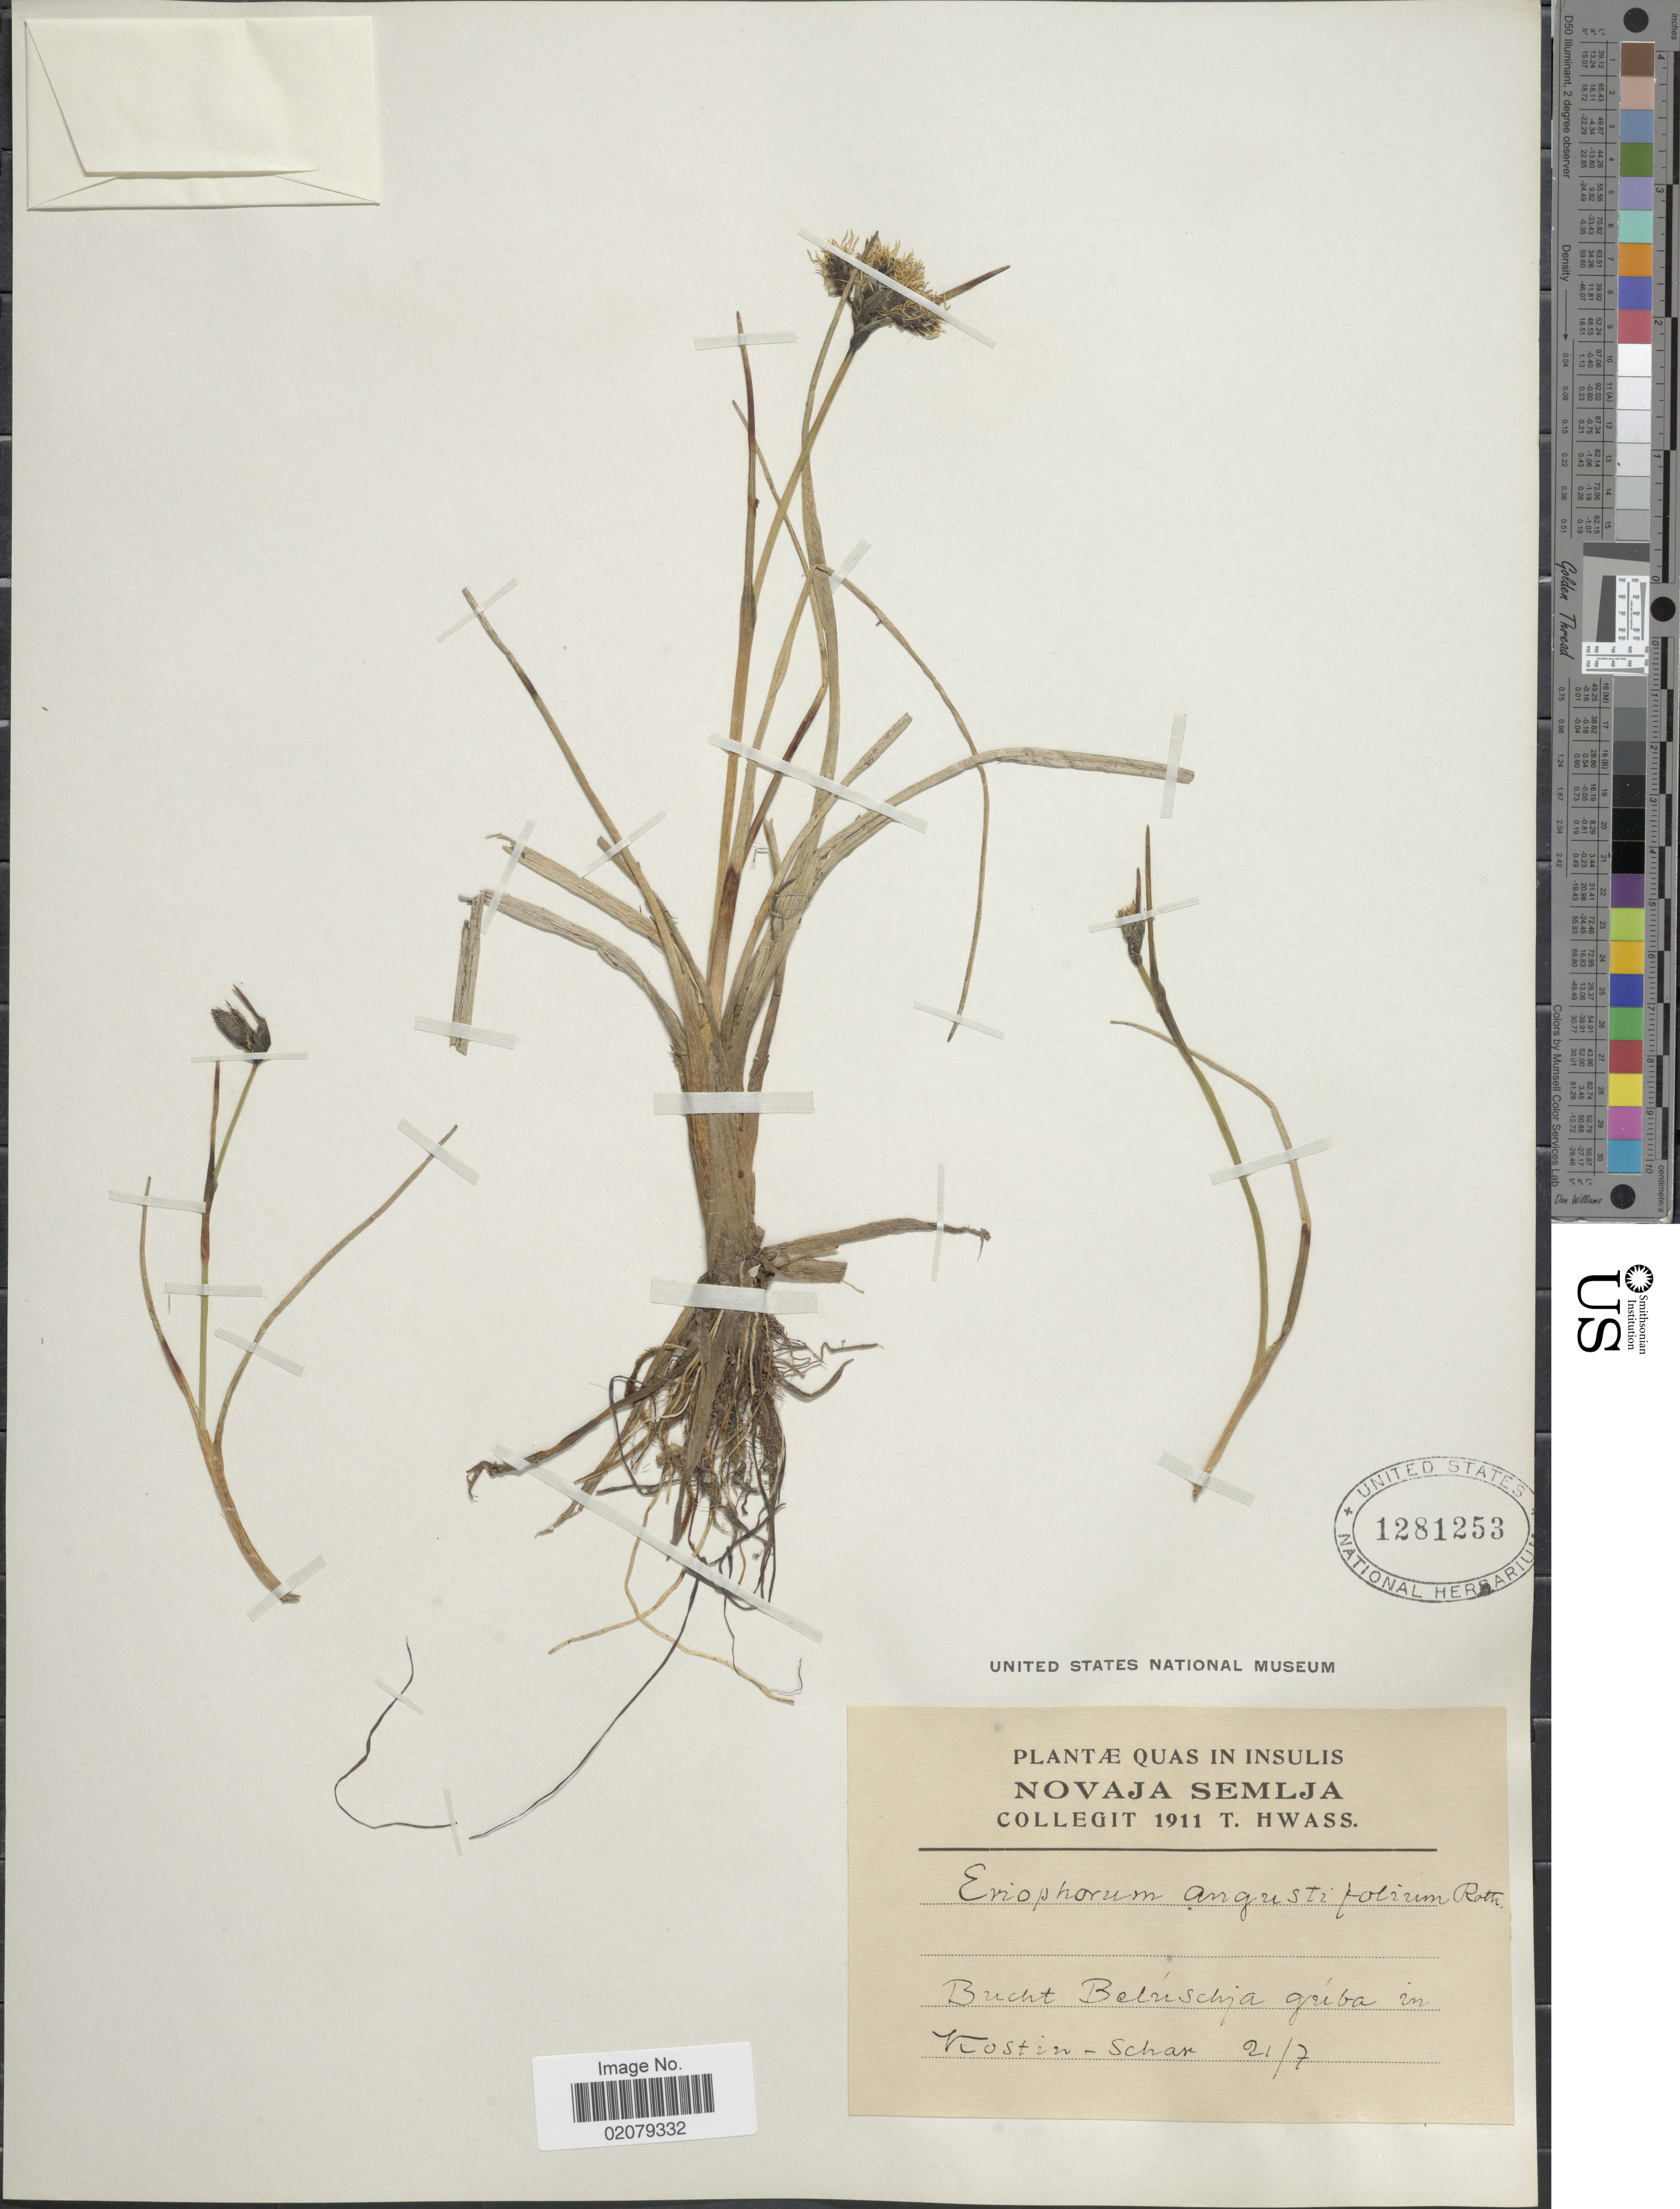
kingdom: Plantae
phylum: Tracheophyta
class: Liliopsida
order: Poales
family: Cyperaceae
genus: Eriophorum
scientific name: Eriophorum angustifolium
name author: Honck.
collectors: T. Hwass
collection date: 1911-07-21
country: Russian Federation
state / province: Arkhangelsk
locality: Novaja Semlja, Bucht Belrischja griba in Kostien Schar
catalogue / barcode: US 1281253